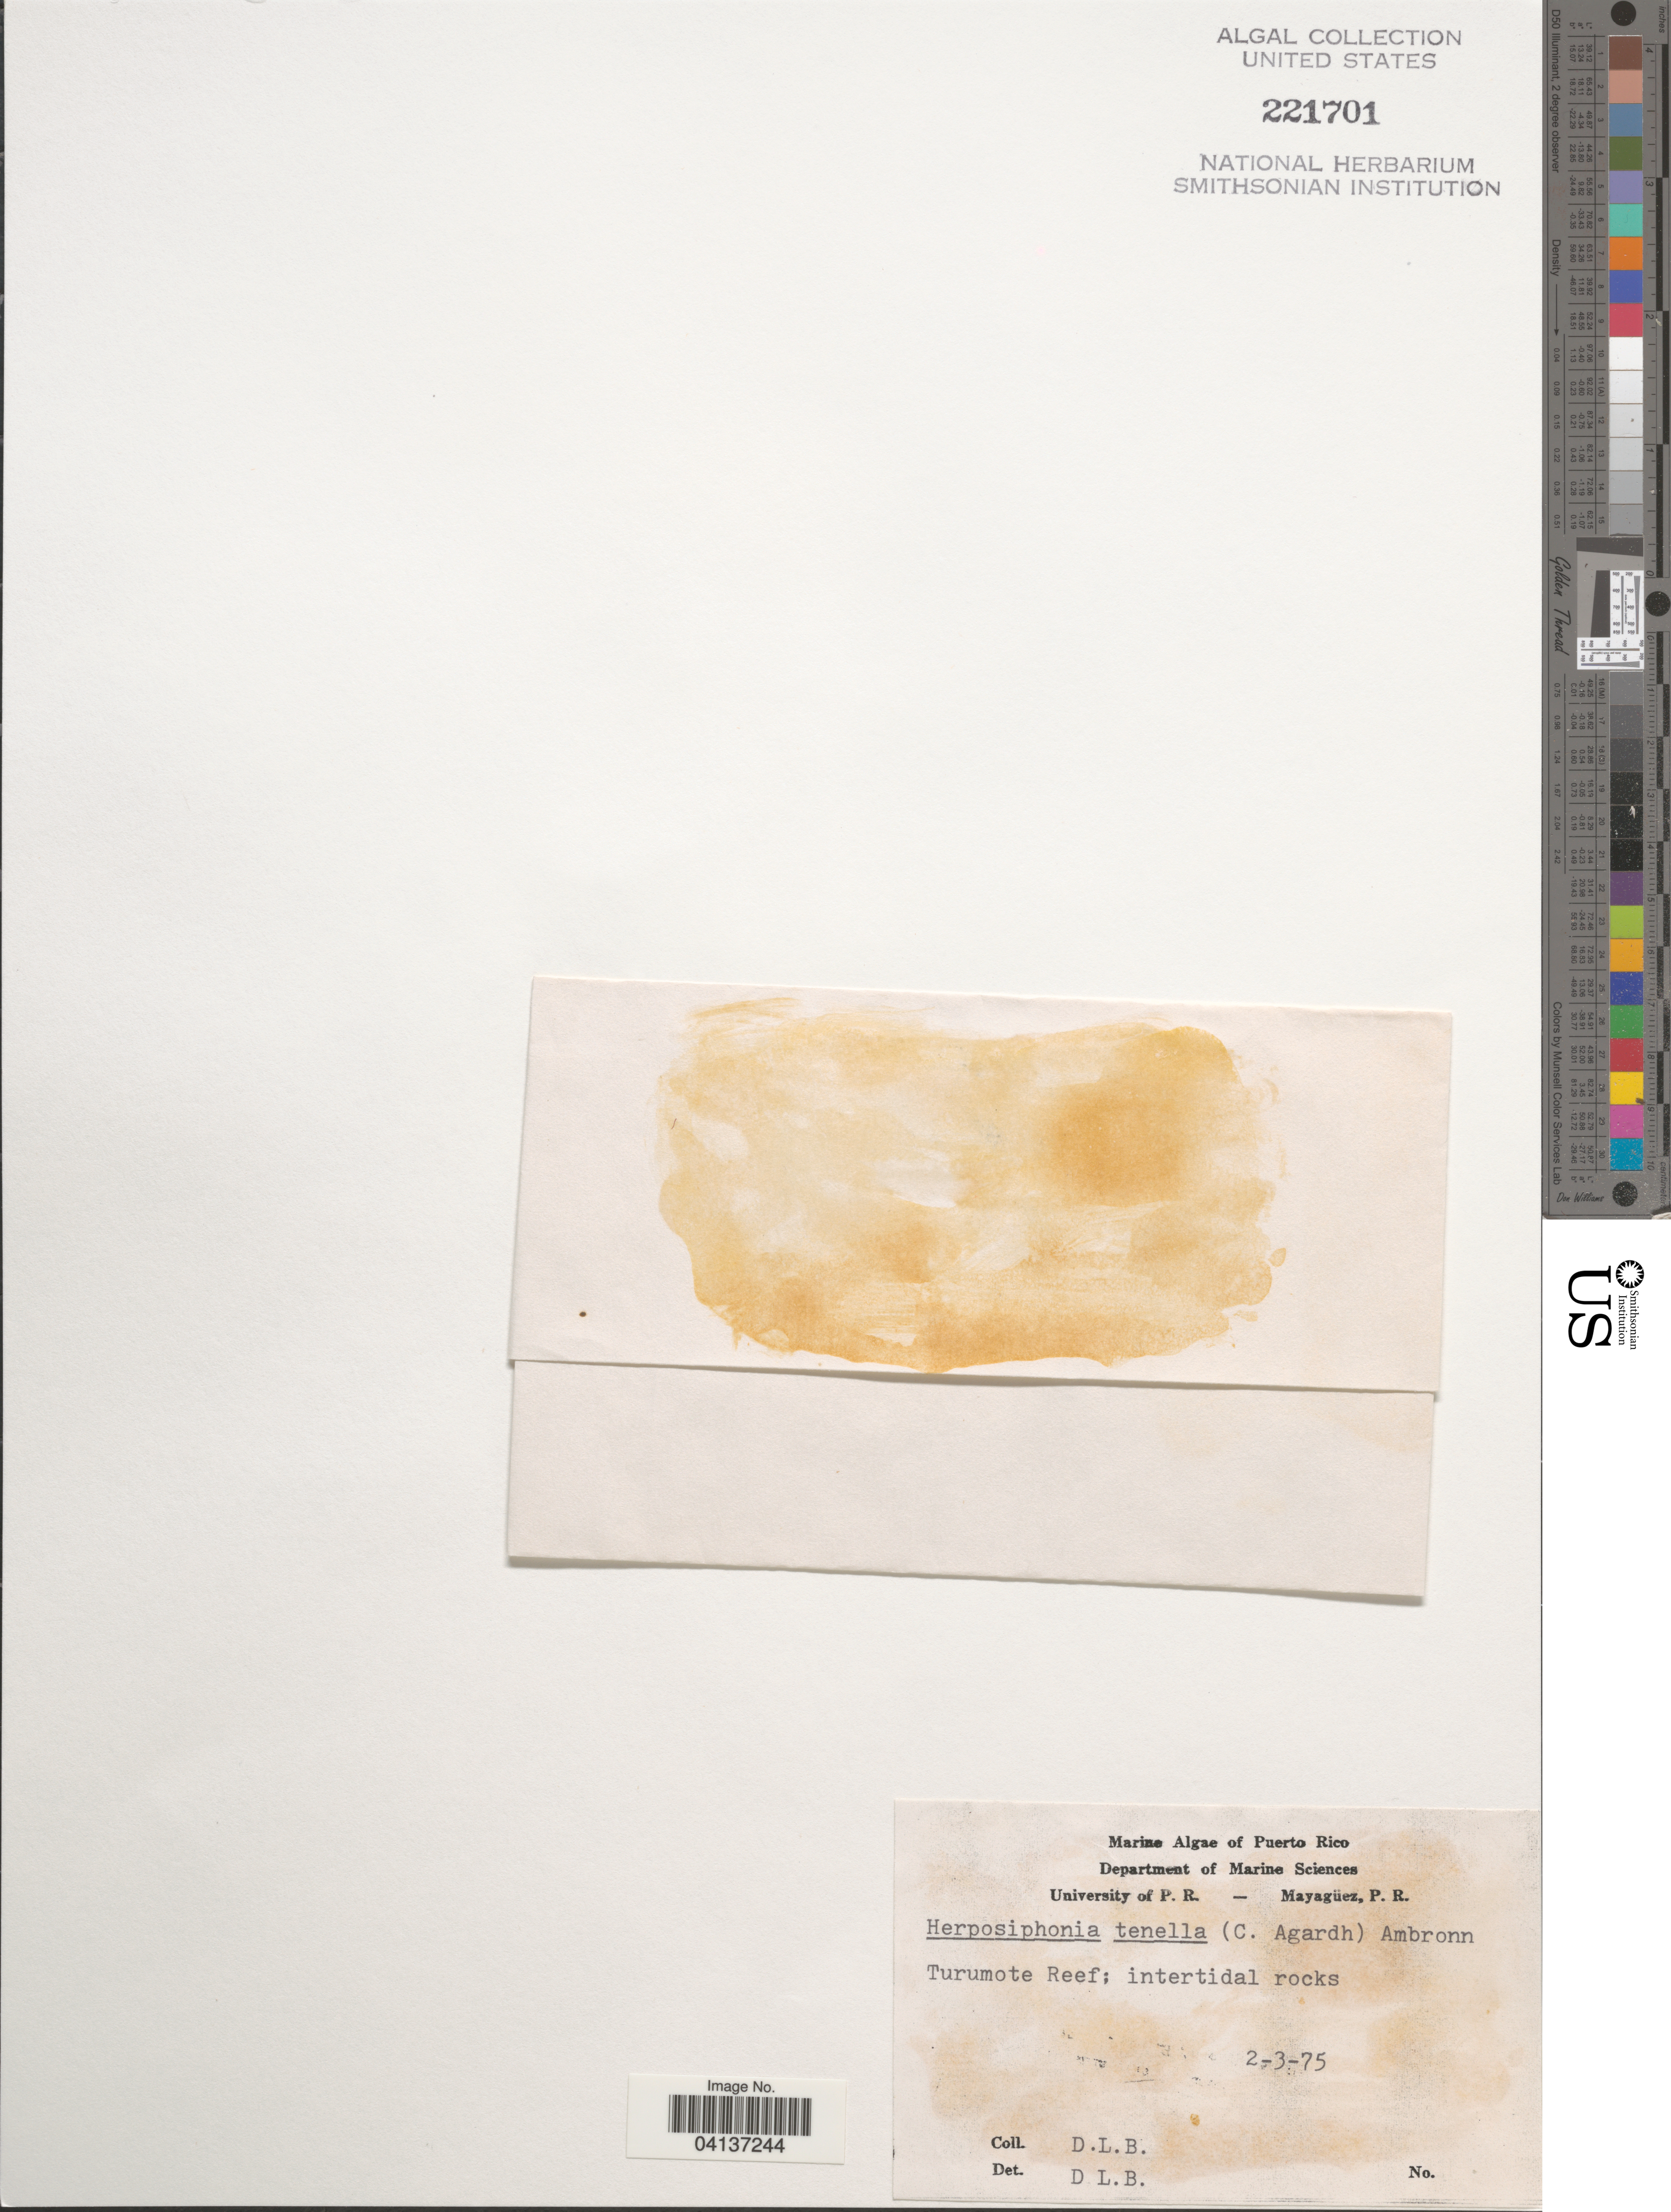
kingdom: Plantae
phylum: Rhodophyta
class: Florideophyceae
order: Ceramiales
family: Rhodomelaceae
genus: Herposiphonia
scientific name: Herposiphonia tenella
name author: (C. Agardh) Ambronn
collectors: D. L. B.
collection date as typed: Transcribed d/m/y: 3/2/75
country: Puerto Rico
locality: Turumote Reef.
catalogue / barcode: US 221701